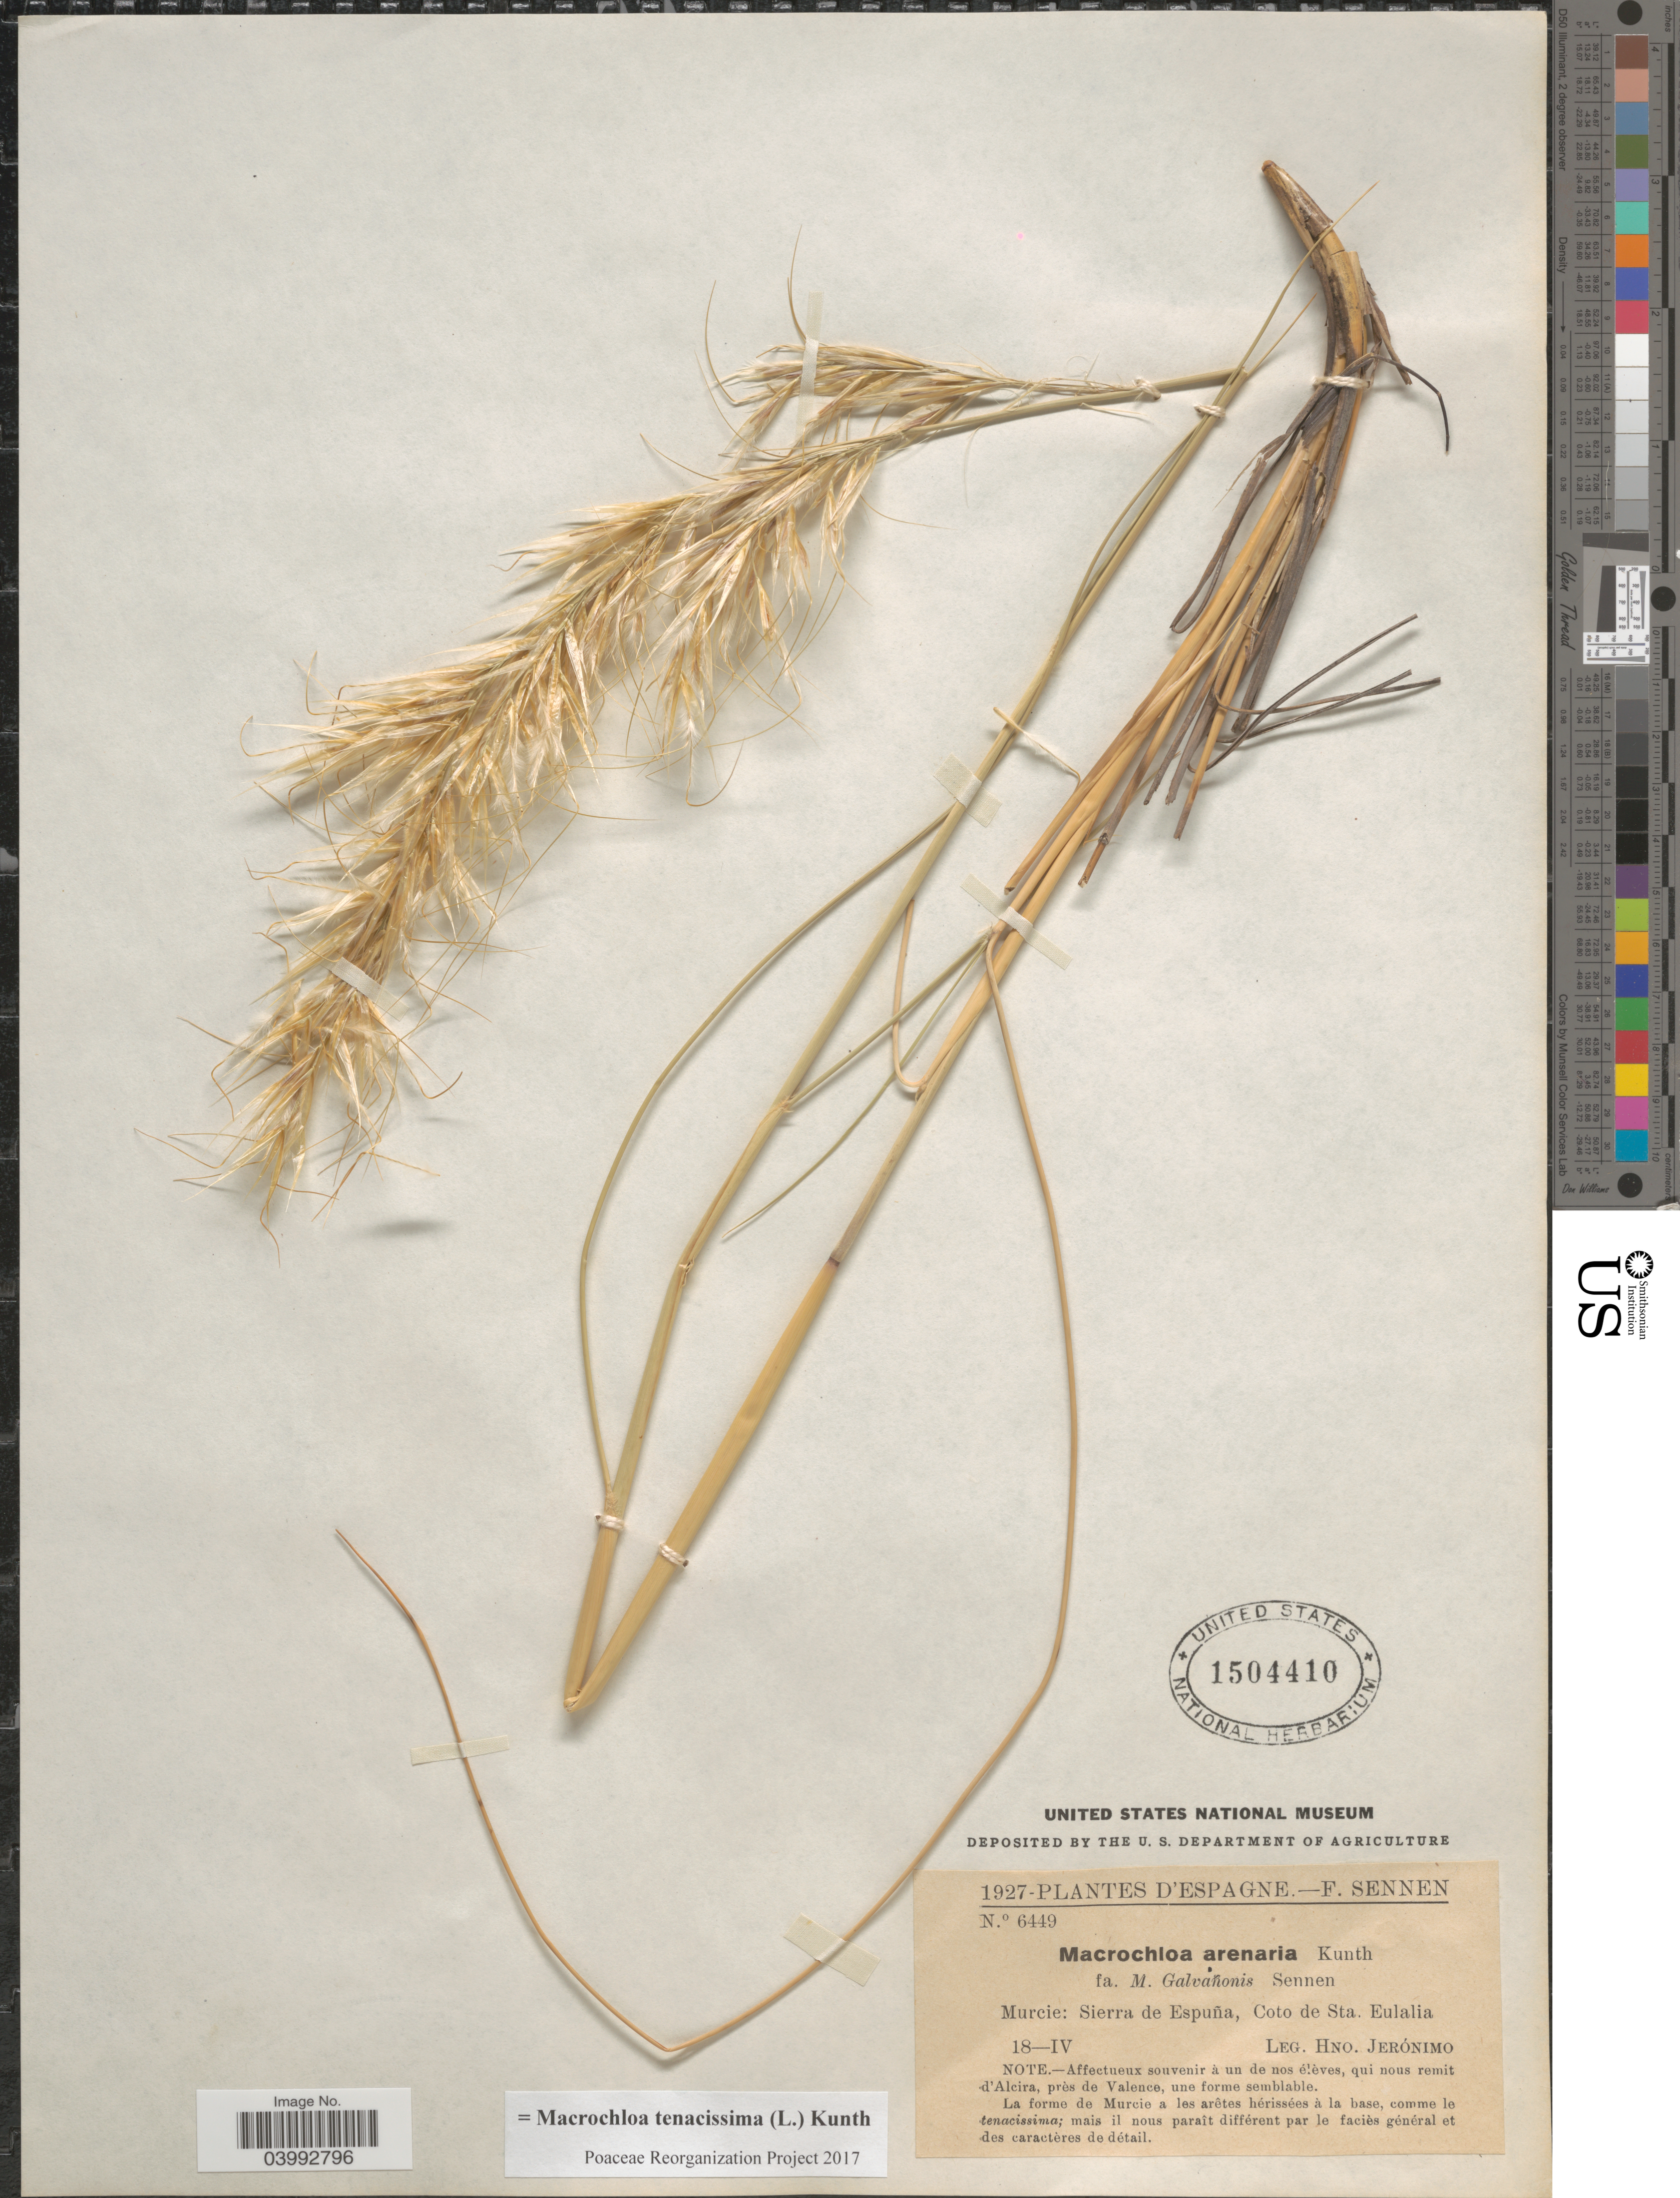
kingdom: Plantae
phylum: Tracheophyta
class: Liliopsida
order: Poales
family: Poaceae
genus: Macrochloa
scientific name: Macrochloa tenacissima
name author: (L.) Kunth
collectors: H. Jerónimo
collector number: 6449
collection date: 1927-04-18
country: Spain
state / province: Murcia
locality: D' Espagne. Murcie: Sierra de Espuña, Coto de Sta. Eulalia.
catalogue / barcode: US 1504410